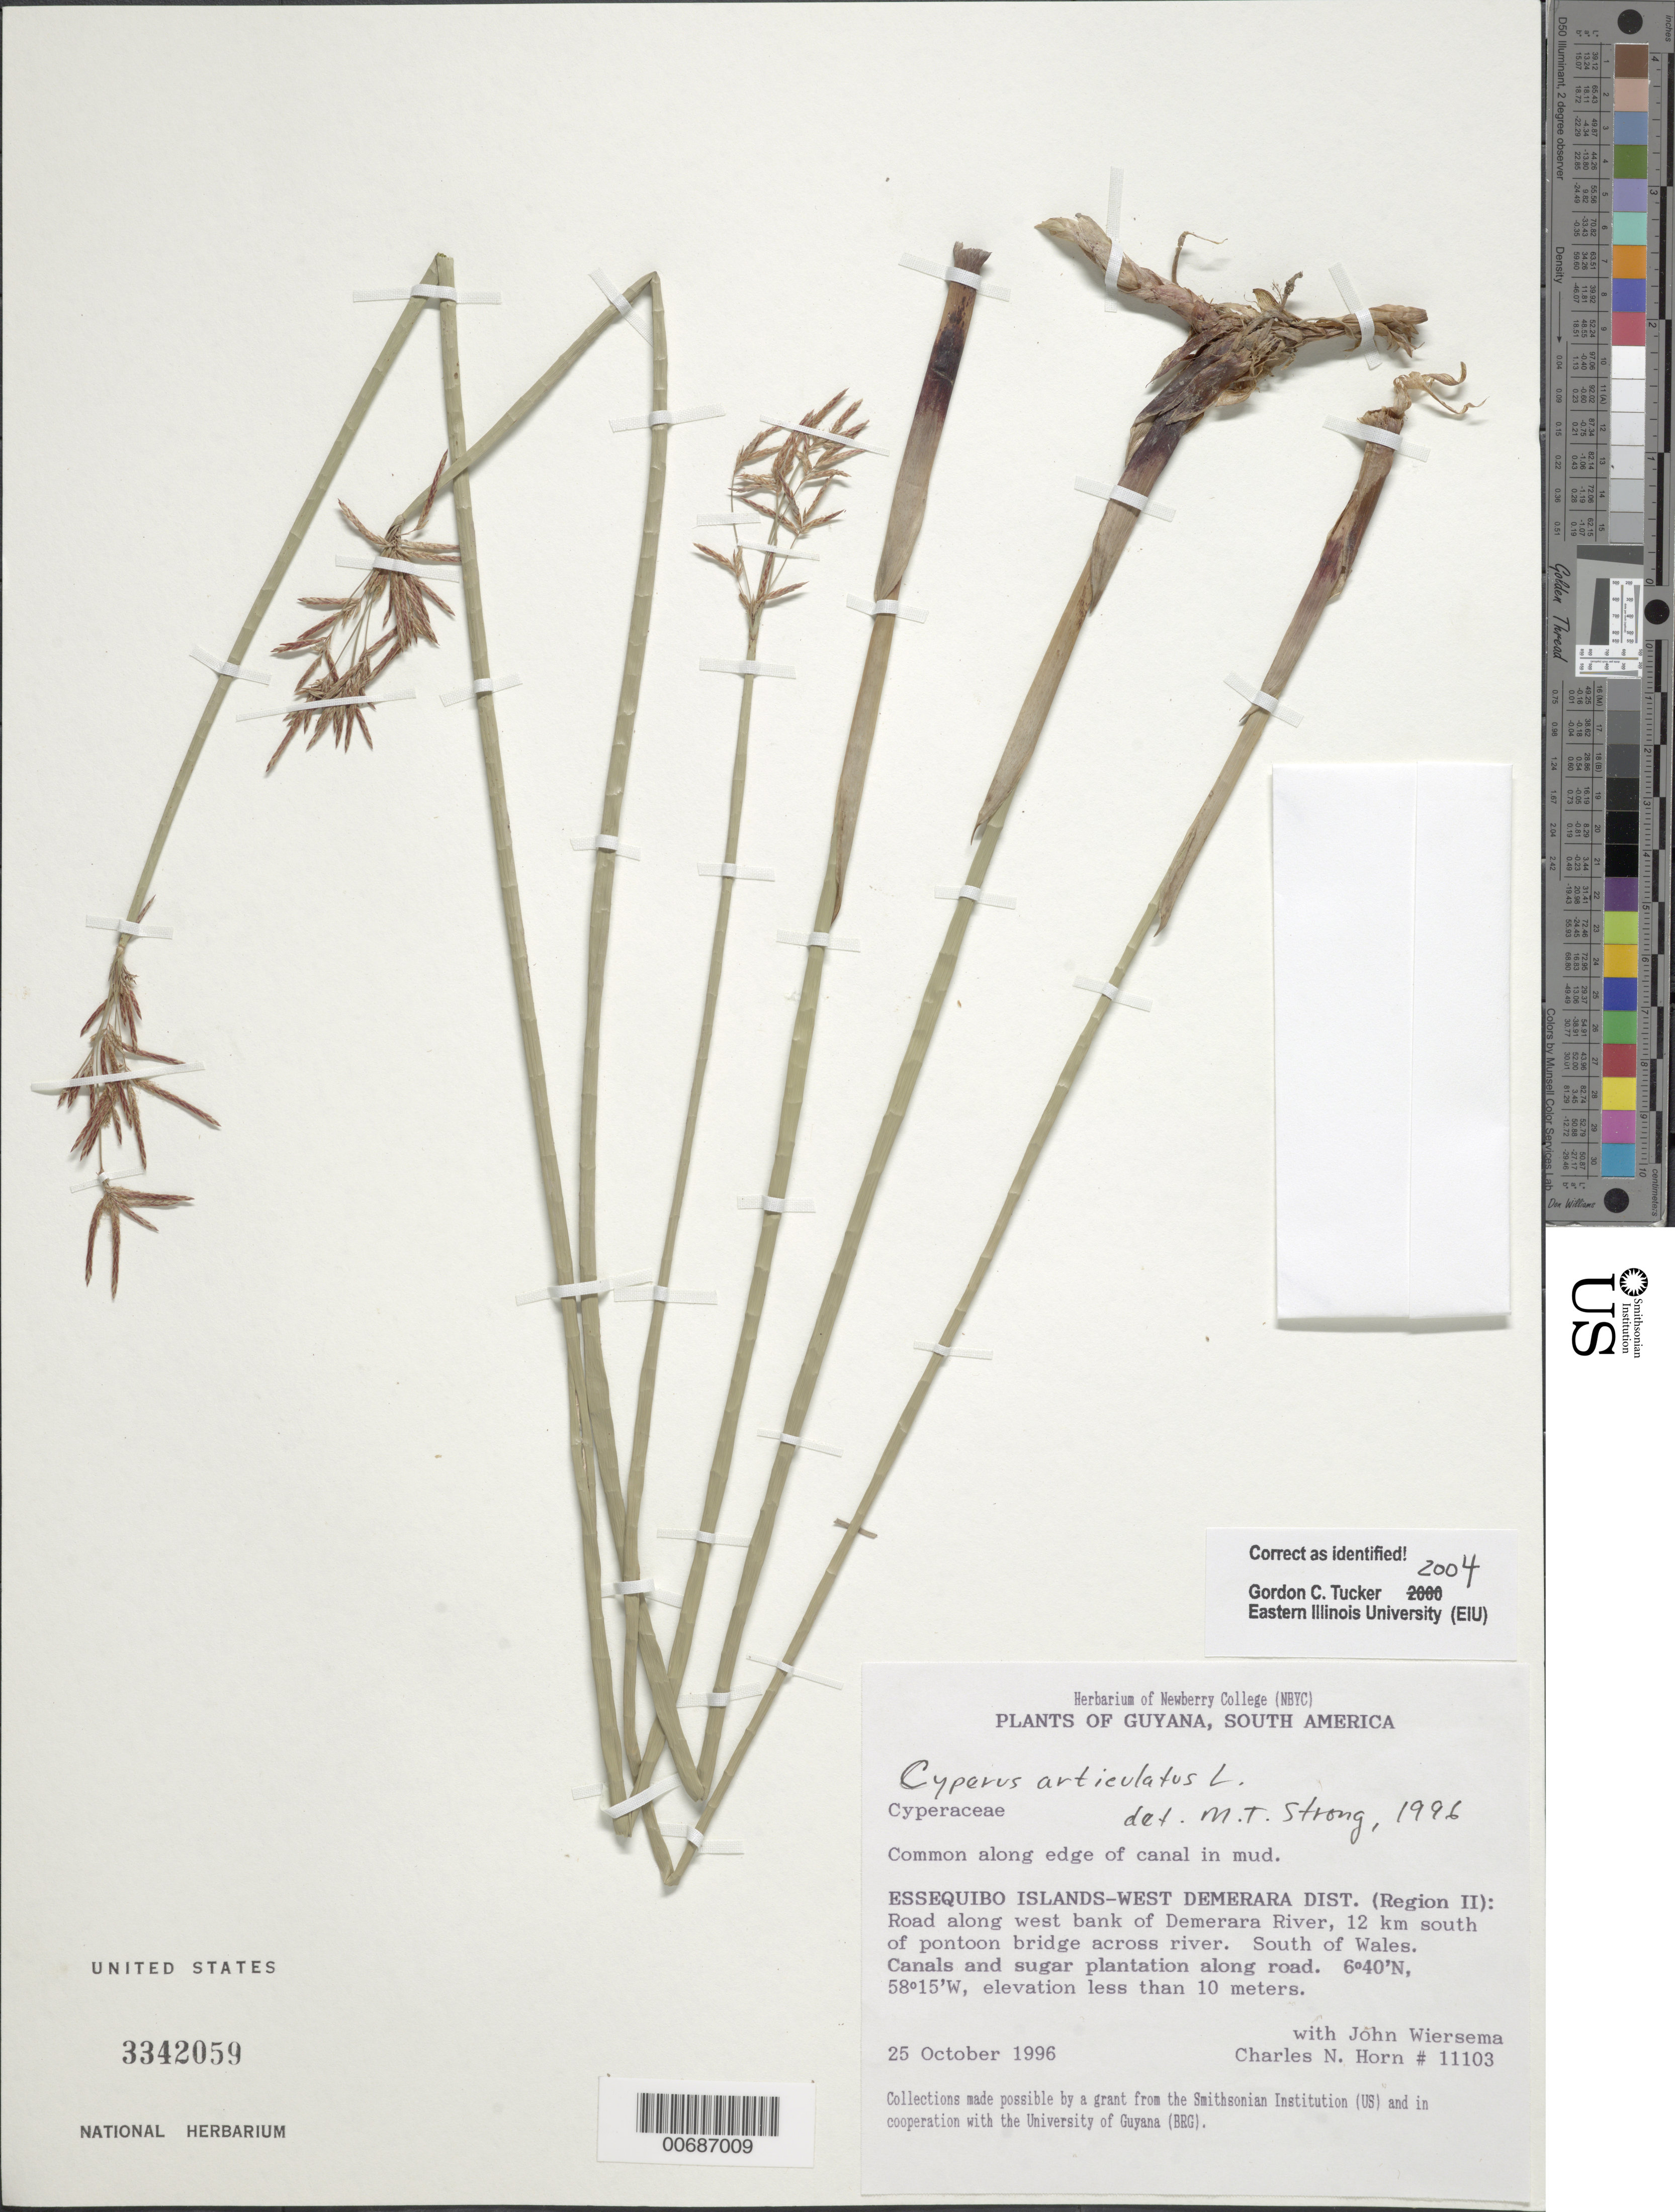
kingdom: Plantae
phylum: Tracheophyta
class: Liliopsida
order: Poales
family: Cyperaceae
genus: Cyperus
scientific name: Cyperus articulatus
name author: L.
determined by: Tucker, G. C.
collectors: C. N. Horn & J. H. Wiersema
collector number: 11103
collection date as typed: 25-Oct-96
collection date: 1996-10-25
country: Guyana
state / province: Essequibo Isl-W. Demerara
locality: Demerara R., W bank, 12 km S of pontoon bridge across R.; S of Wales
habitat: Along edge of canal, in mud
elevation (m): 10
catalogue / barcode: US 3342059